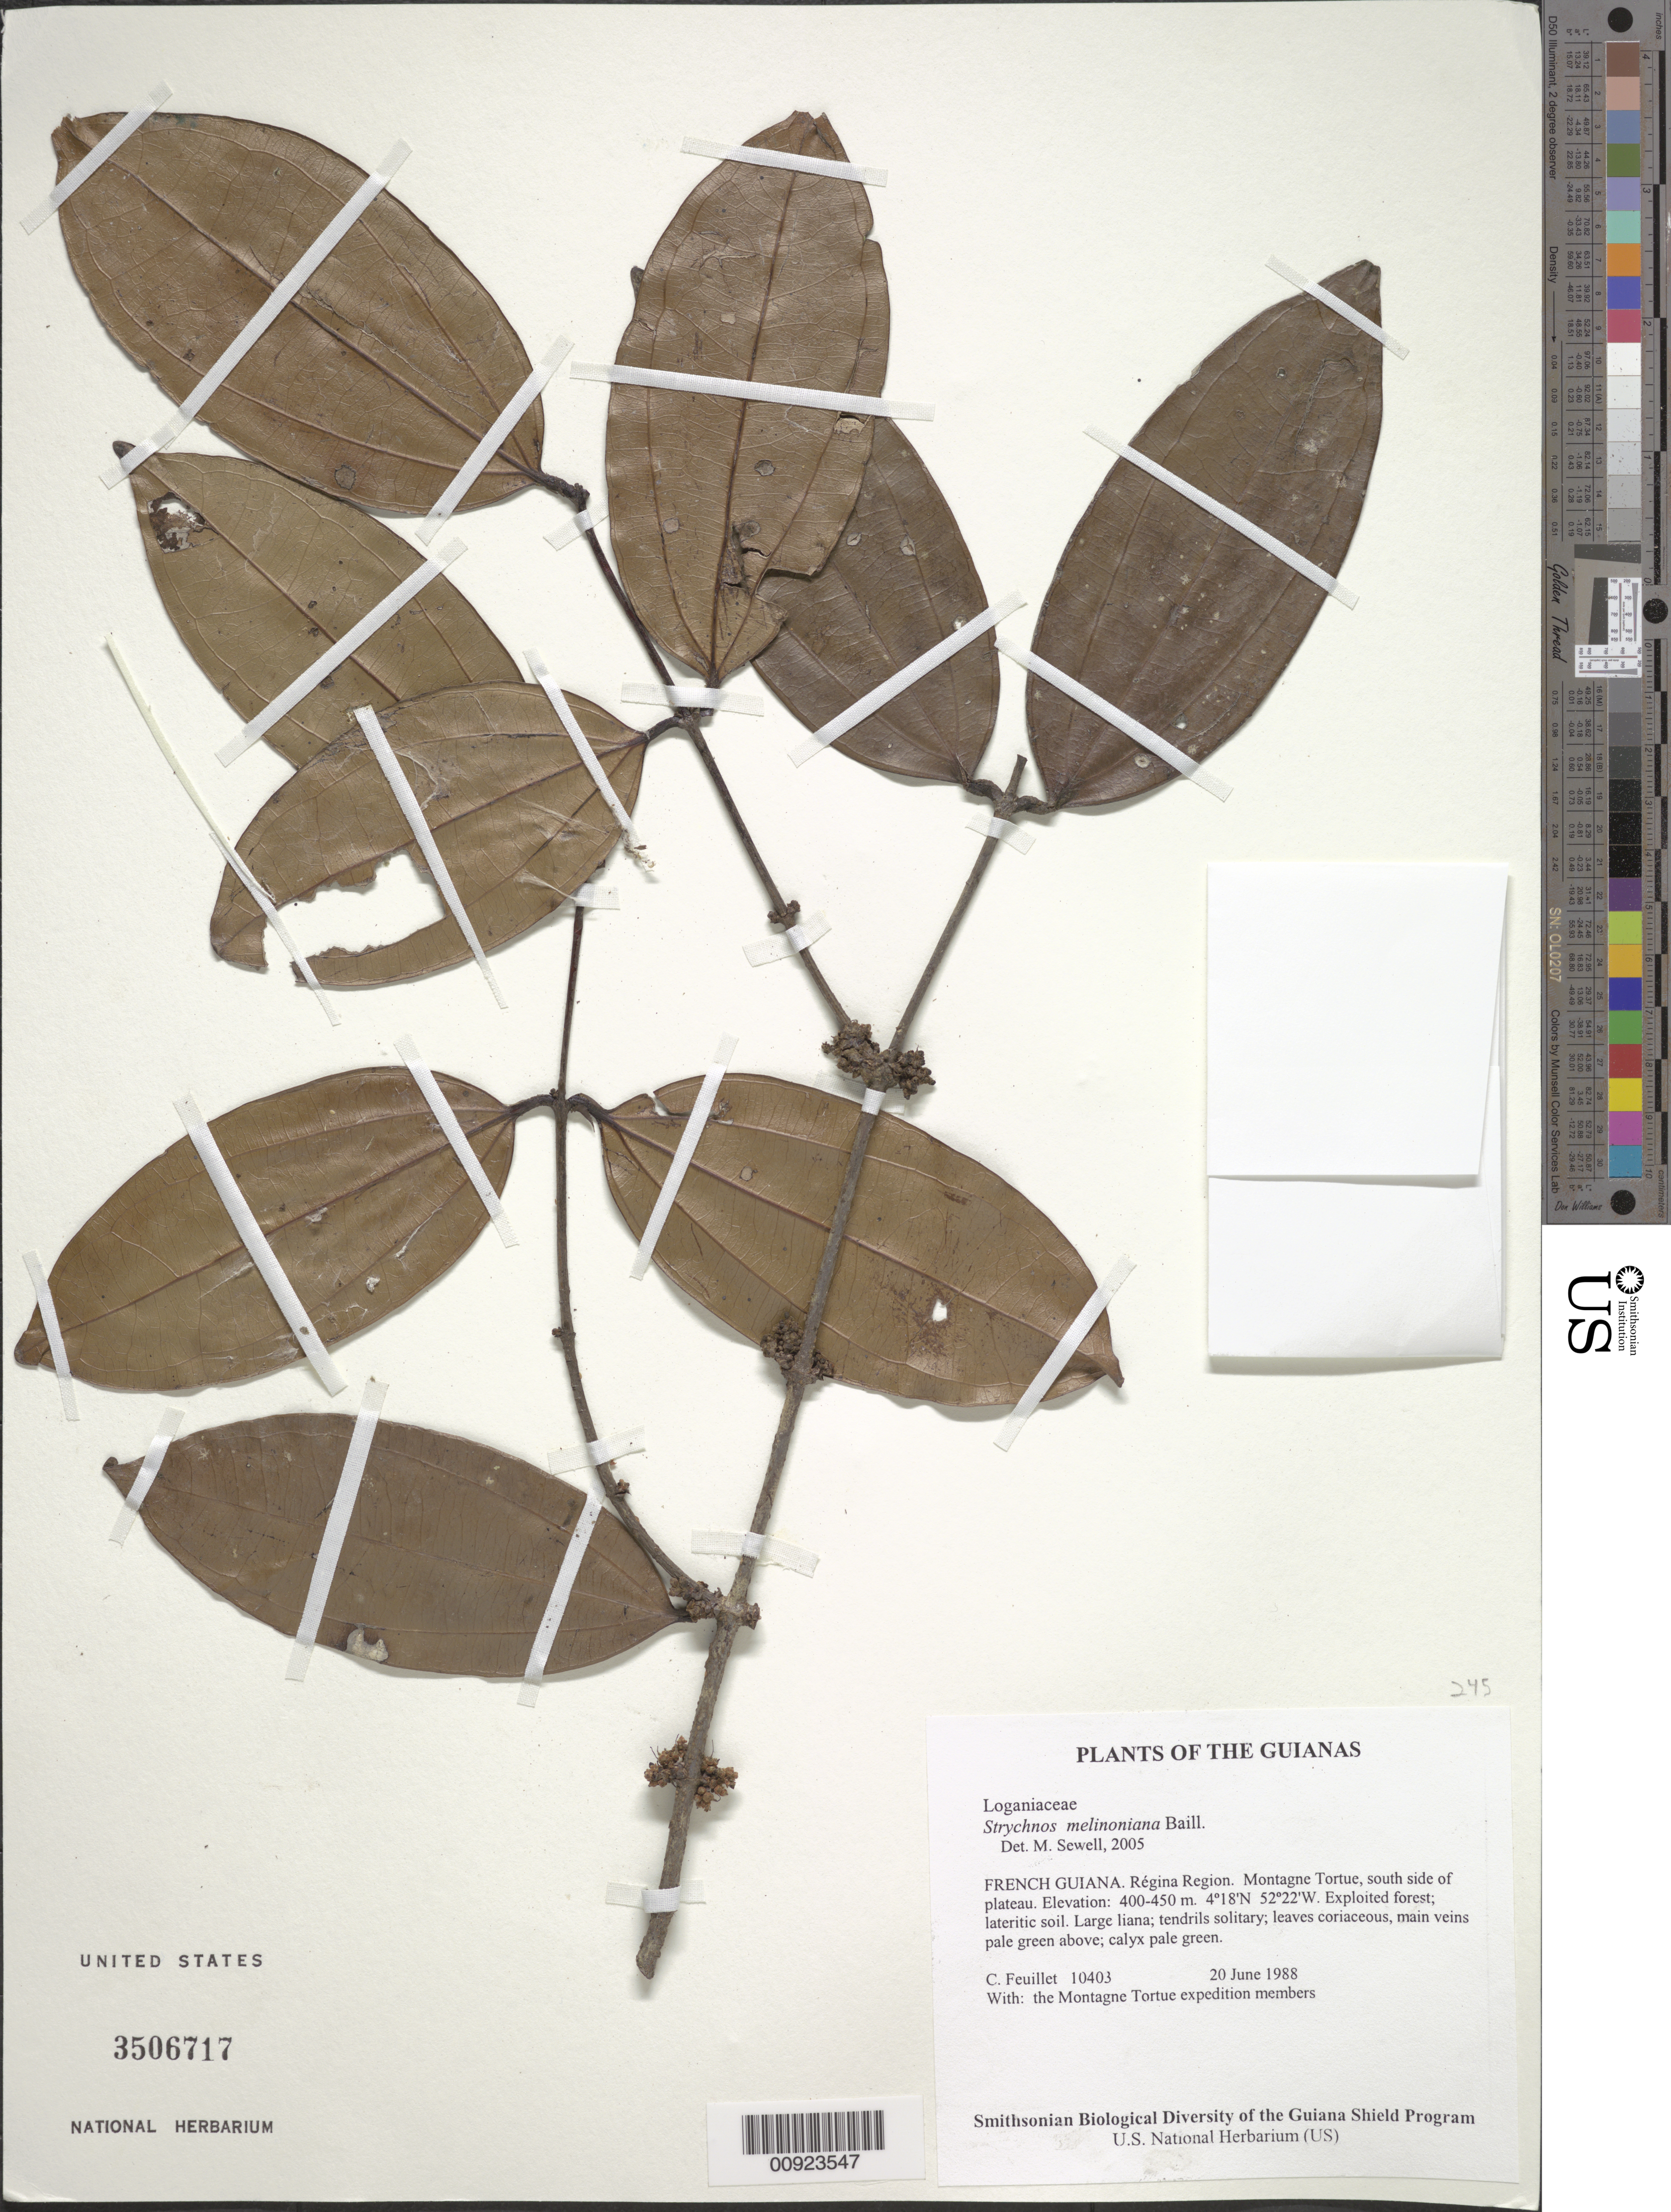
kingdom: Plantae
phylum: Tracheophyta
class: Magnoliopsida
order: Gentianales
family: Loganiaceae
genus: Strychnos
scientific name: Strychnos melinoniana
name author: Baill.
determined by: Sewell, M.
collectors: C. Feuillet & Montagne Torte Exped. members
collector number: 10403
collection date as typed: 20 June 1988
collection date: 1988-06-20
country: French Guiana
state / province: Cayenne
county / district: Regina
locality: Montagne Tortue, south side of plateau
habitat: Exploited forest; lateritic soil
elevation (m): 400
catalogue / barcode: US 3506717